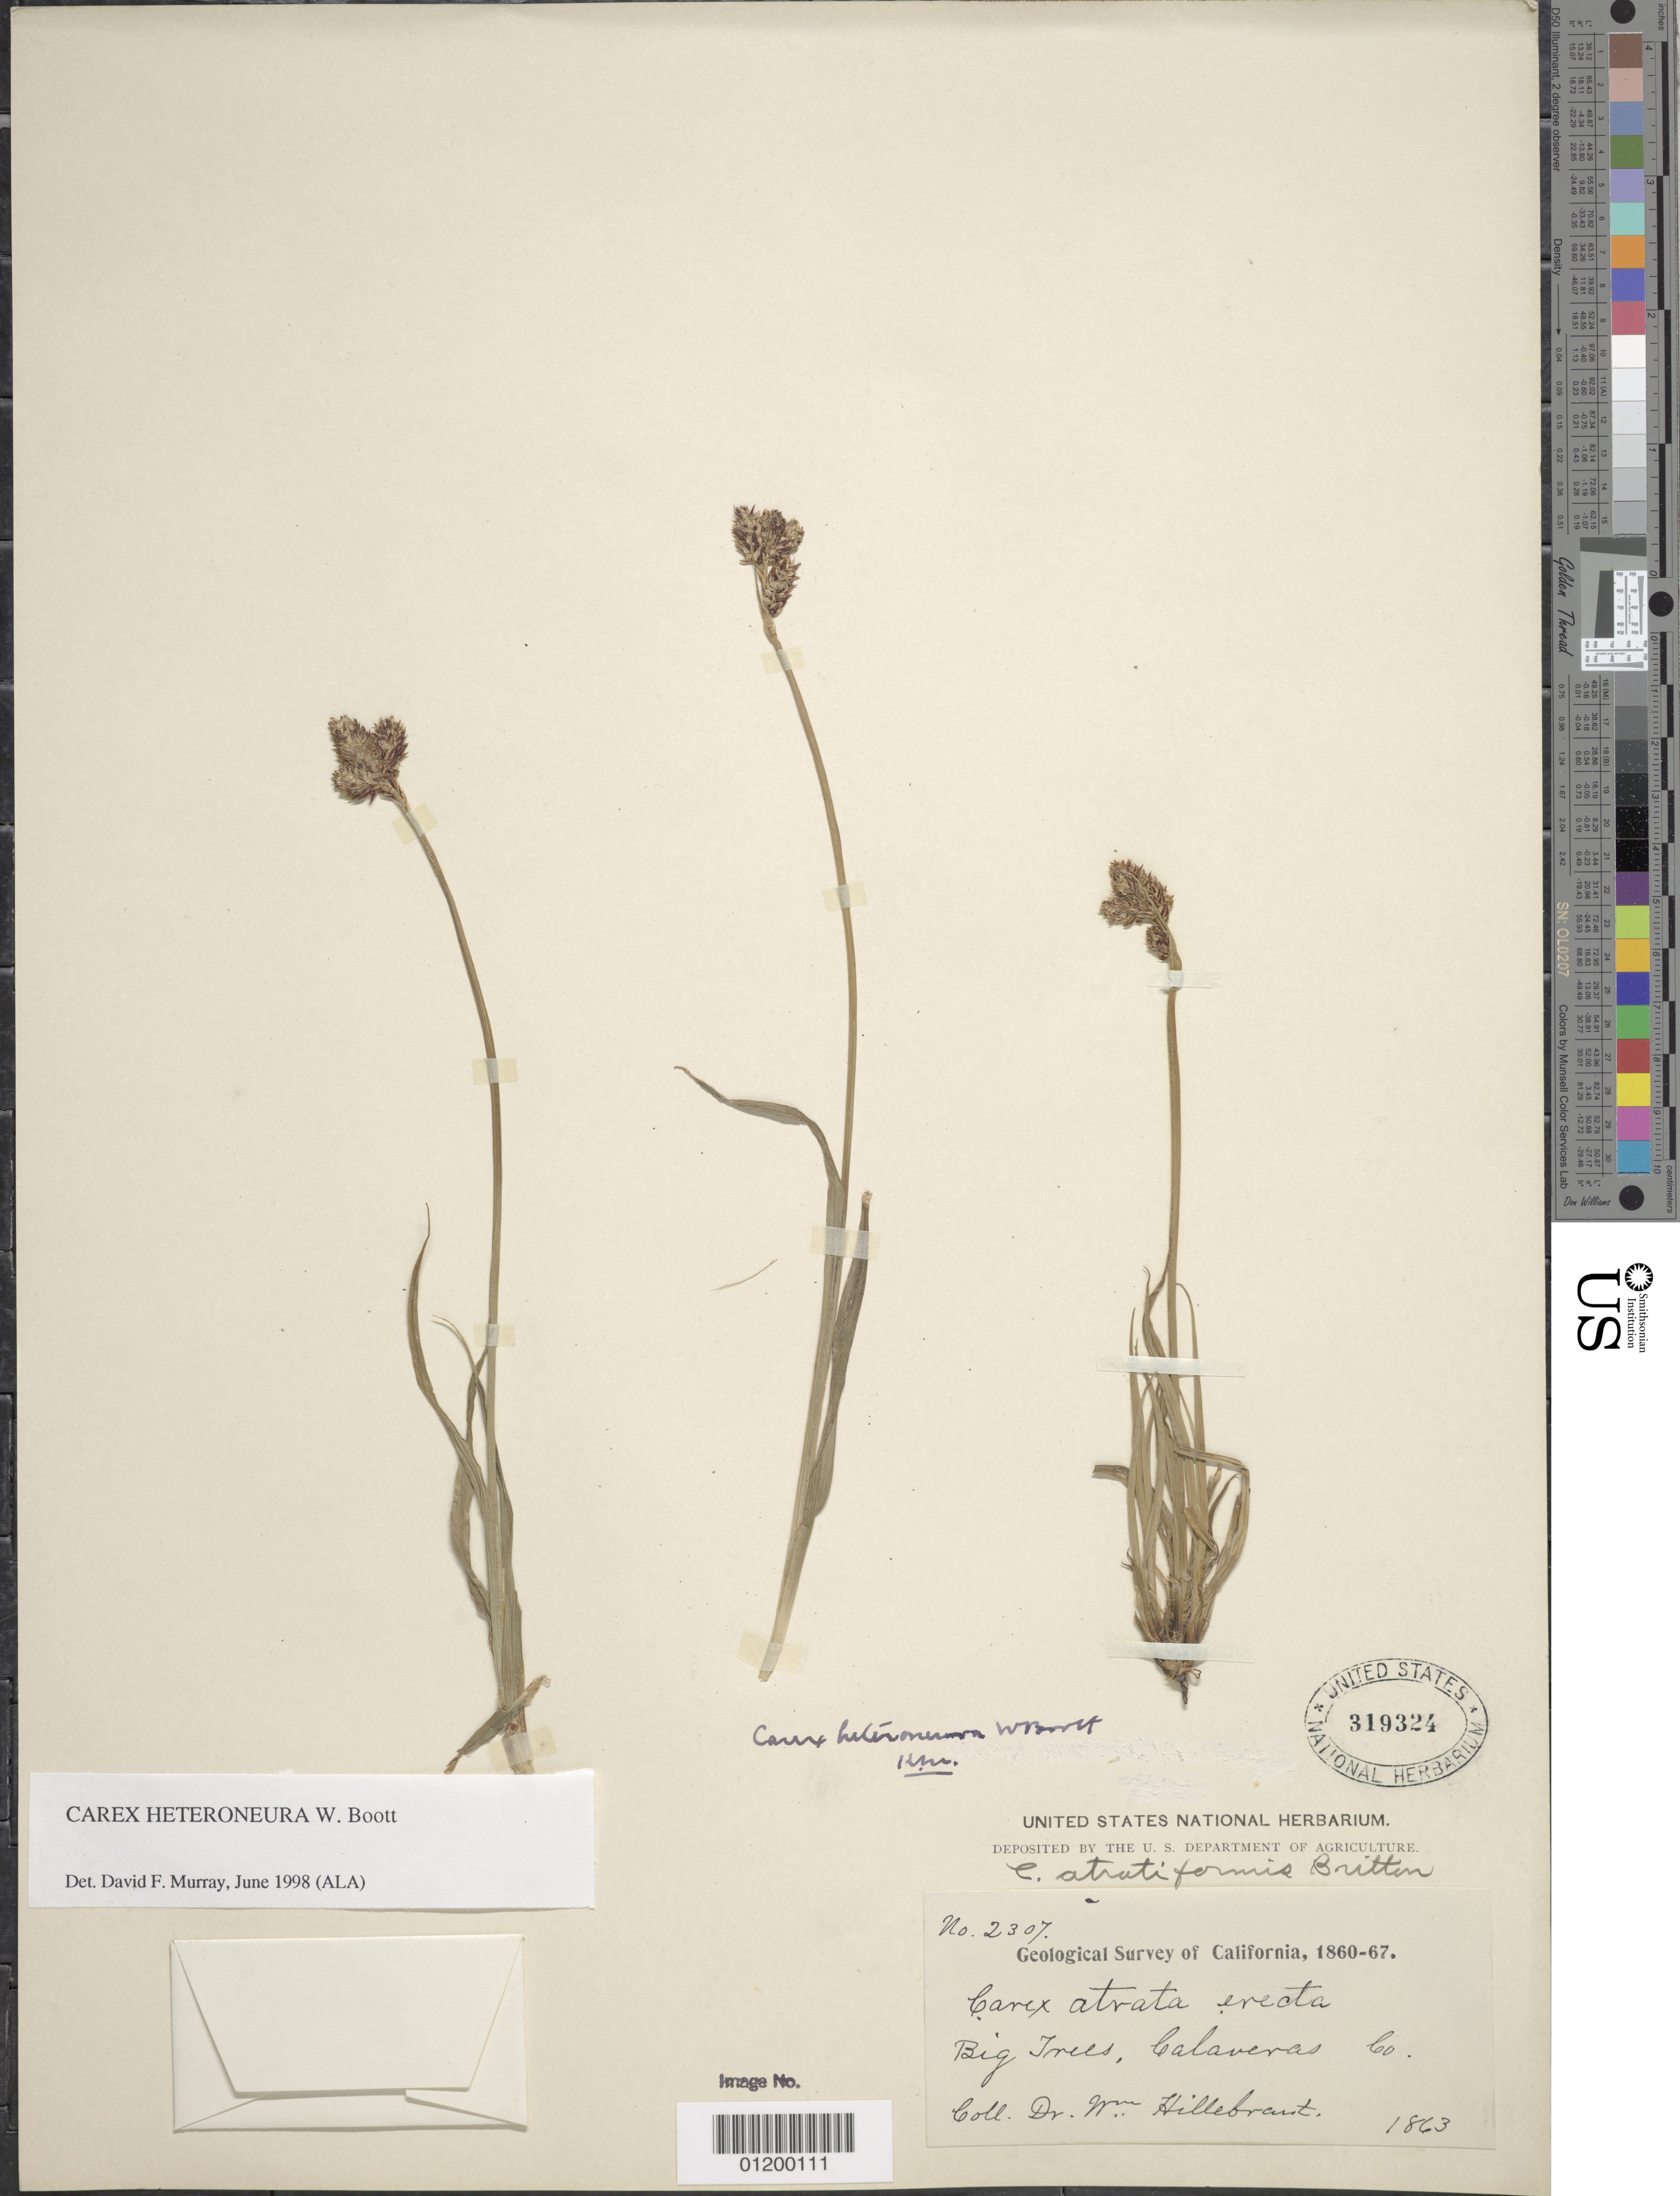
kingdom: Plantae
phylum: Tracheophyta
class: Liliopsida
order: Poales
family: Cyperaceae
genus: Carex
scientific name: Carex heteroneura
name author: S. Watson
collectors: W. Hillebrand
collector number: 2307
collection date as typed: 1863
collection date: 1863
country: United States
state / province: California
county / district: Calaveras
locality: Big Trees.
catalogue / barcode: US 319324